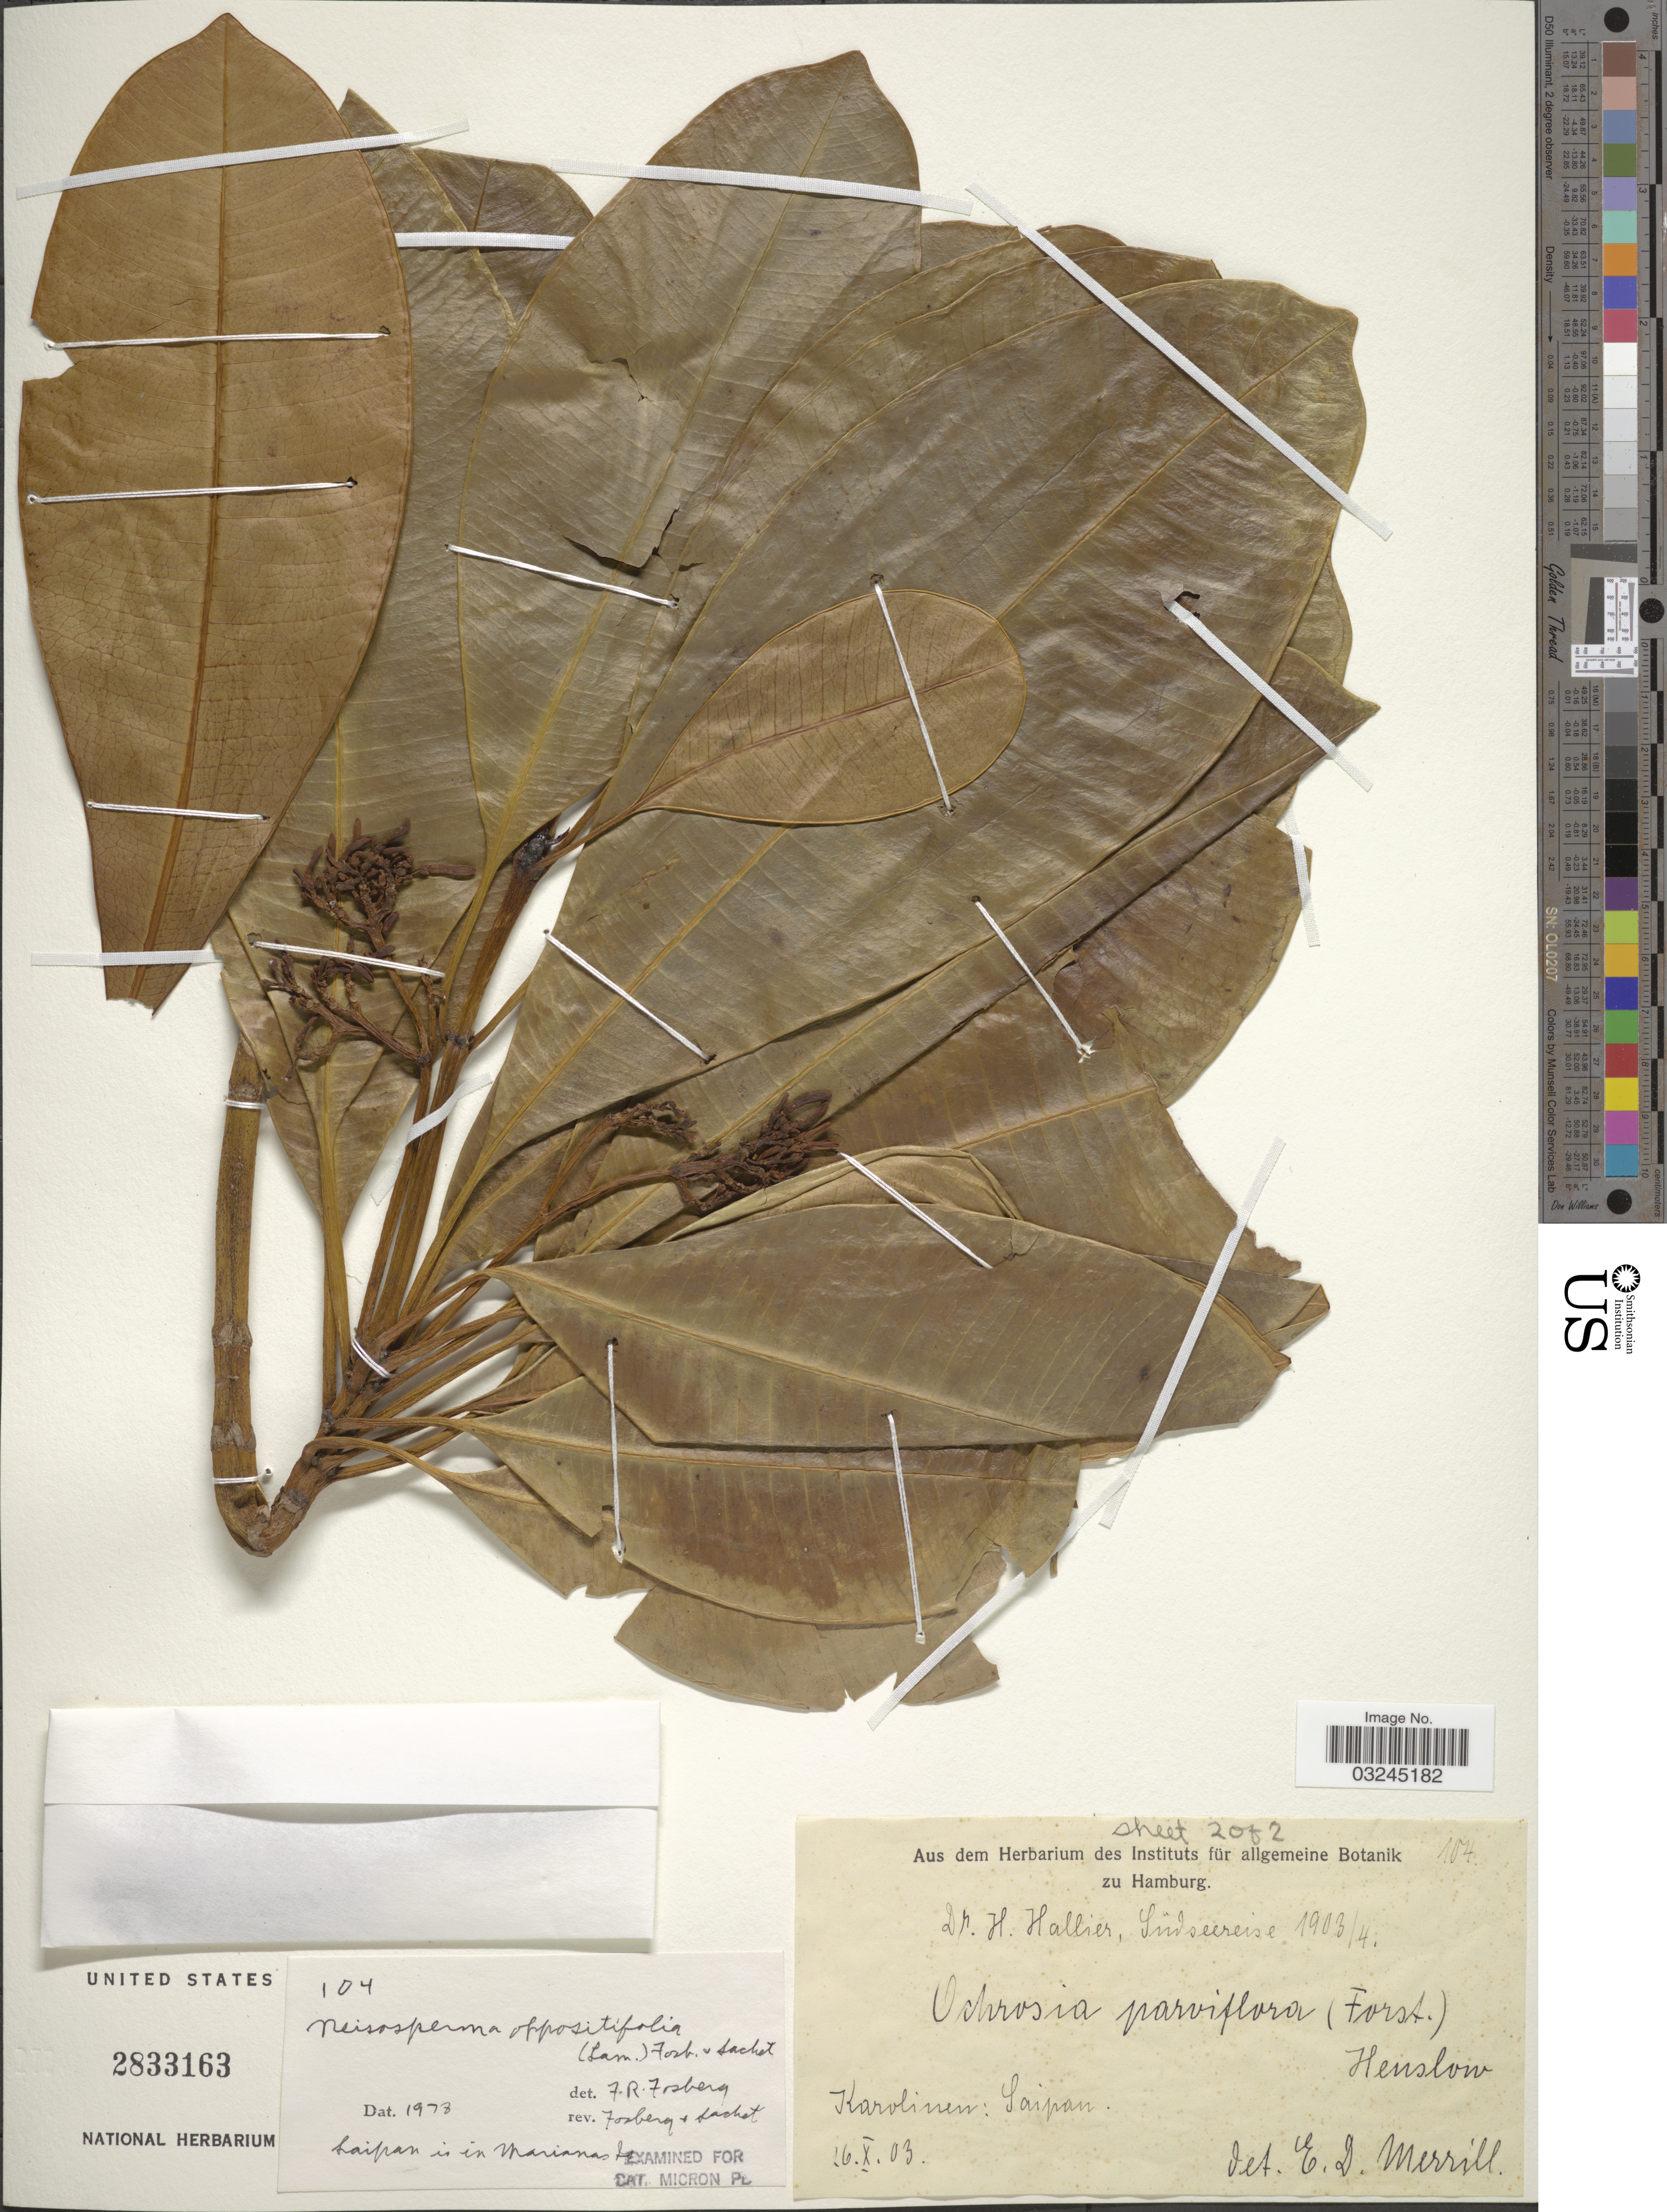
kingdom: Plantae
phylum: Tracheophyta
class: Magnoliopsida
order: Gentianales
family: Apocynaceae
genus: Ochrosia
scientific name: Ochrosia oppositifolia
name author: (Lam.) K. Schum.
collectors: H. G. Hallier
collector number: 104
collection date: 1903-10-26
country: Northern Mariana Islands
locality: Karolinen: Saipan.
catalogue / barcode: US 2833163